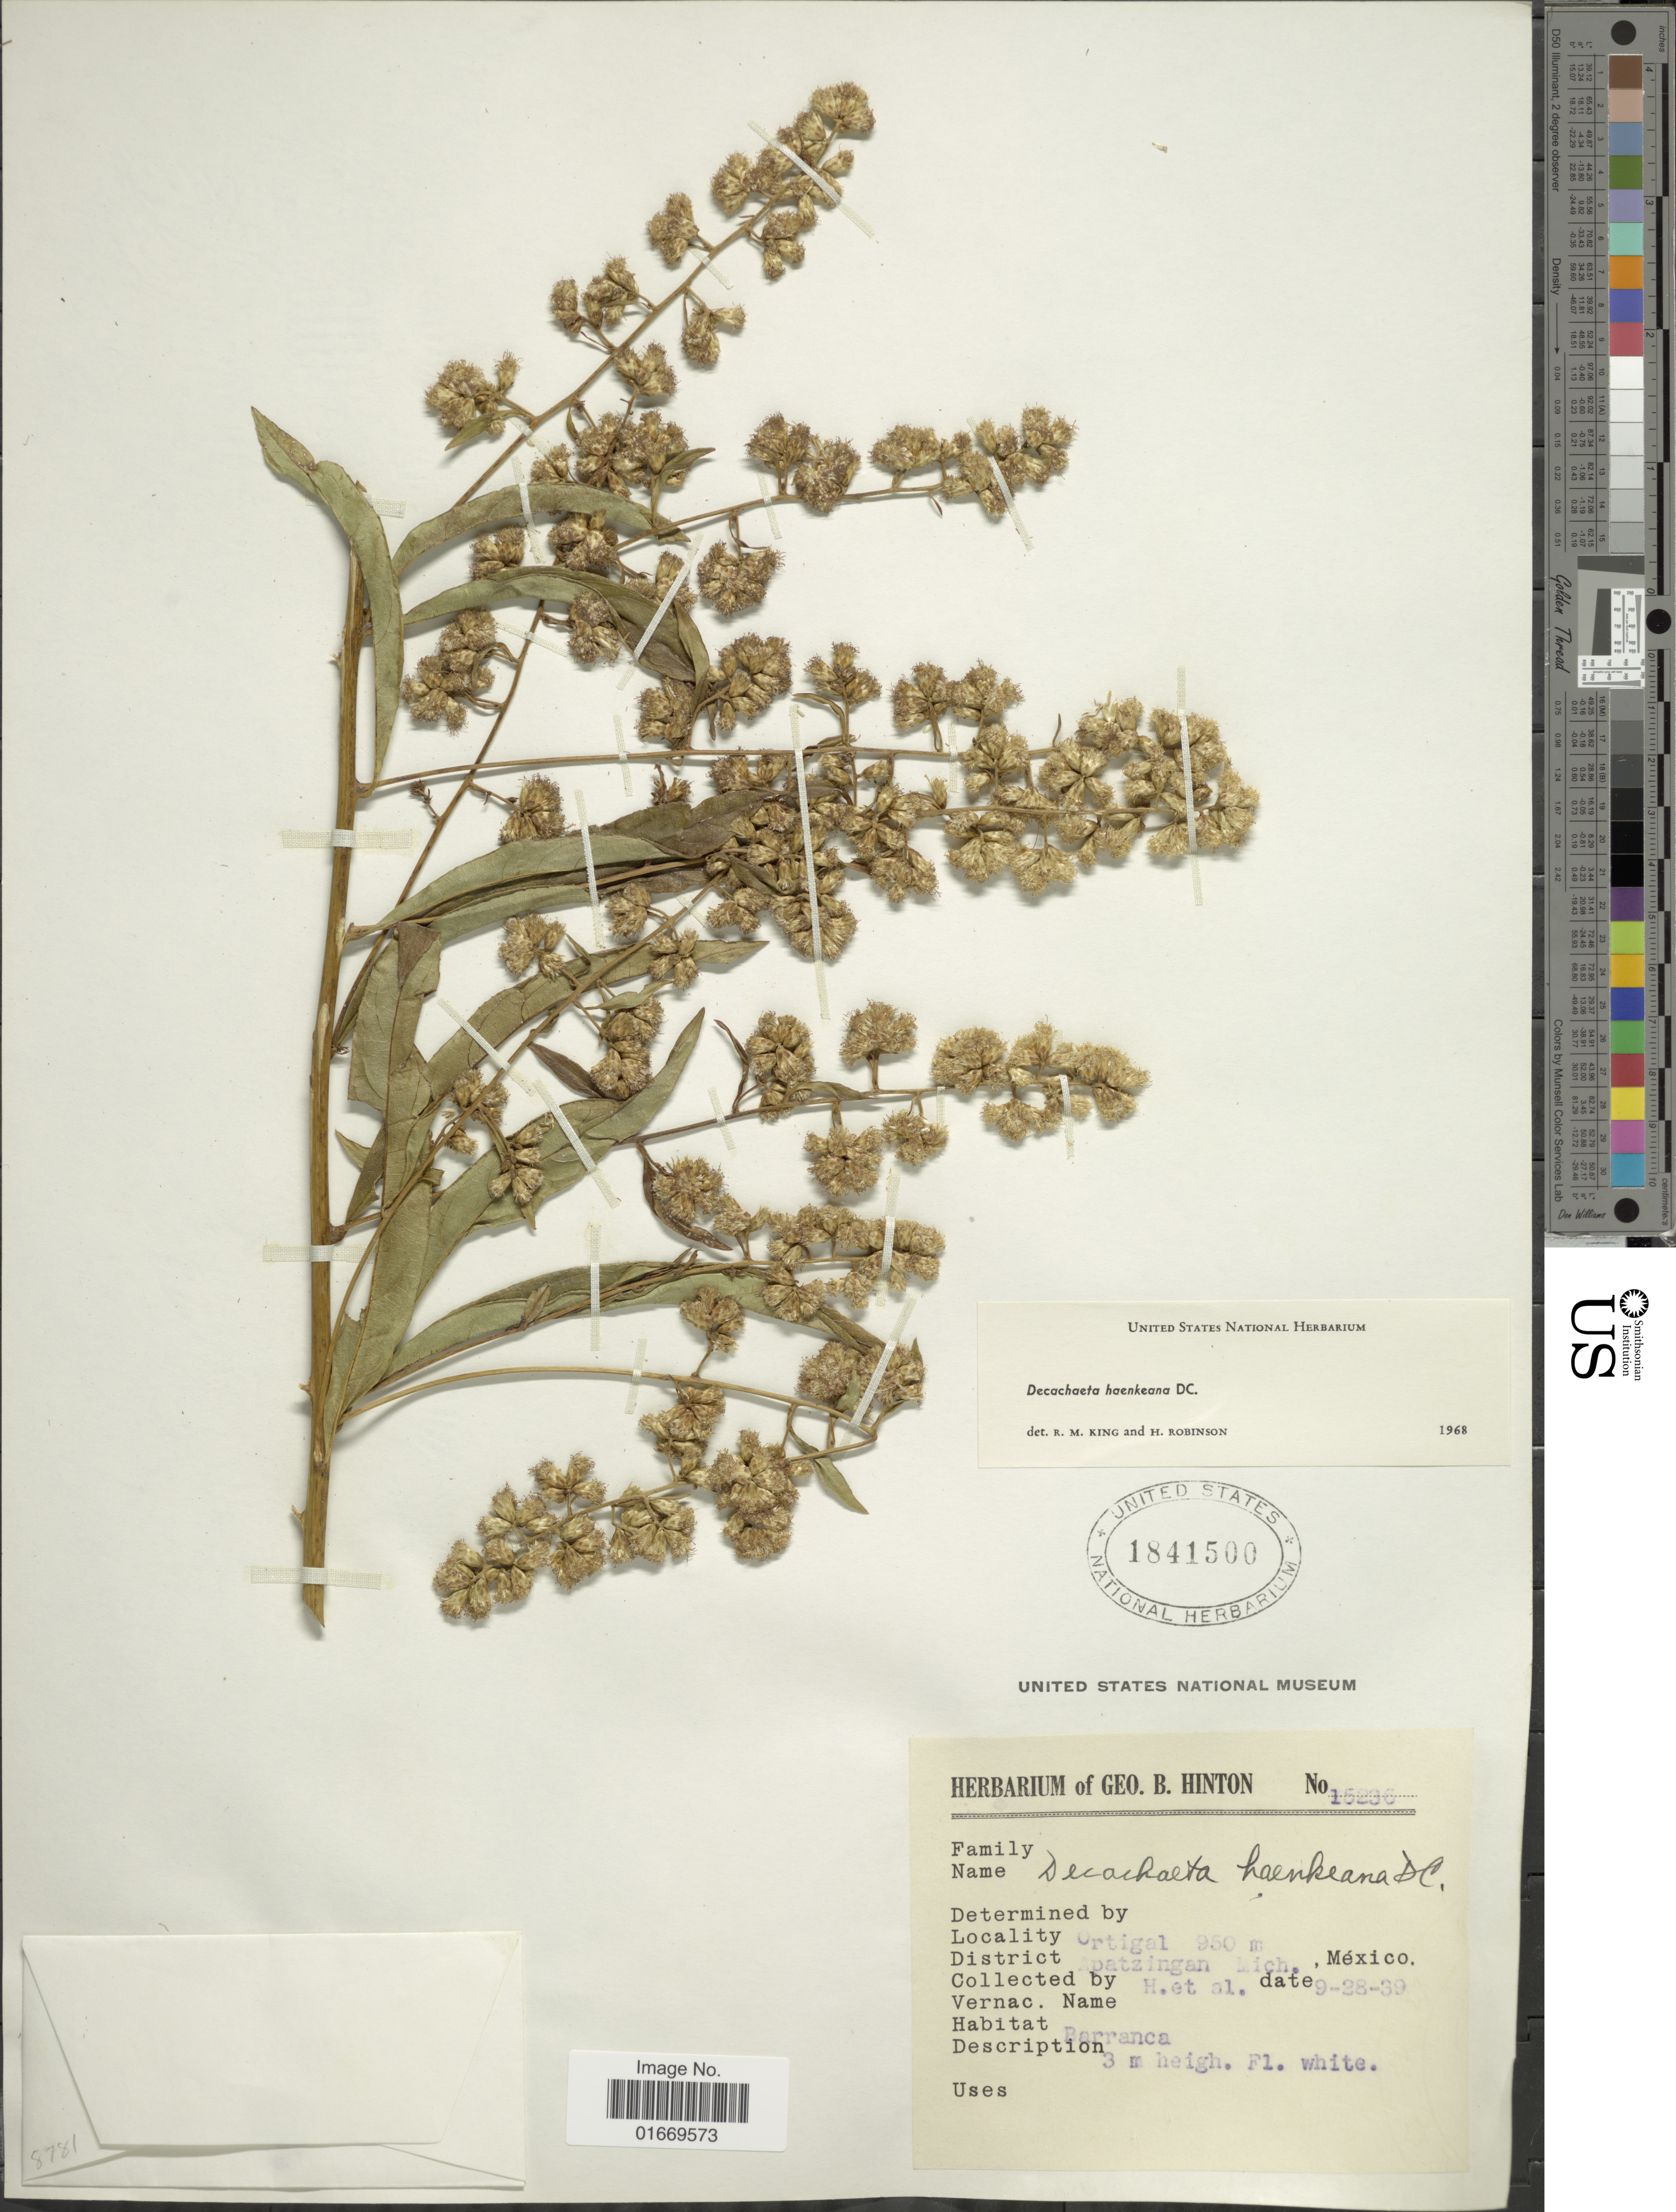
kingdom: Plantae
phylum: Tracheophyta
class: Magnoliopsida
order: Asterales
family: Asteraceae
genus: Decachaeta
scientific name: Decachaeta haenkeana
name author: DC.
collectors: G. B. Hinton & et al.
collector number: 15236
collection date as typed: Transcribed d/m/y: 28/9/39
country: Mexico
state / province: Michoacán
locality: Ortigel, District Apatzingan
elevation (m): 950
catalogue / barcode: US 1841500